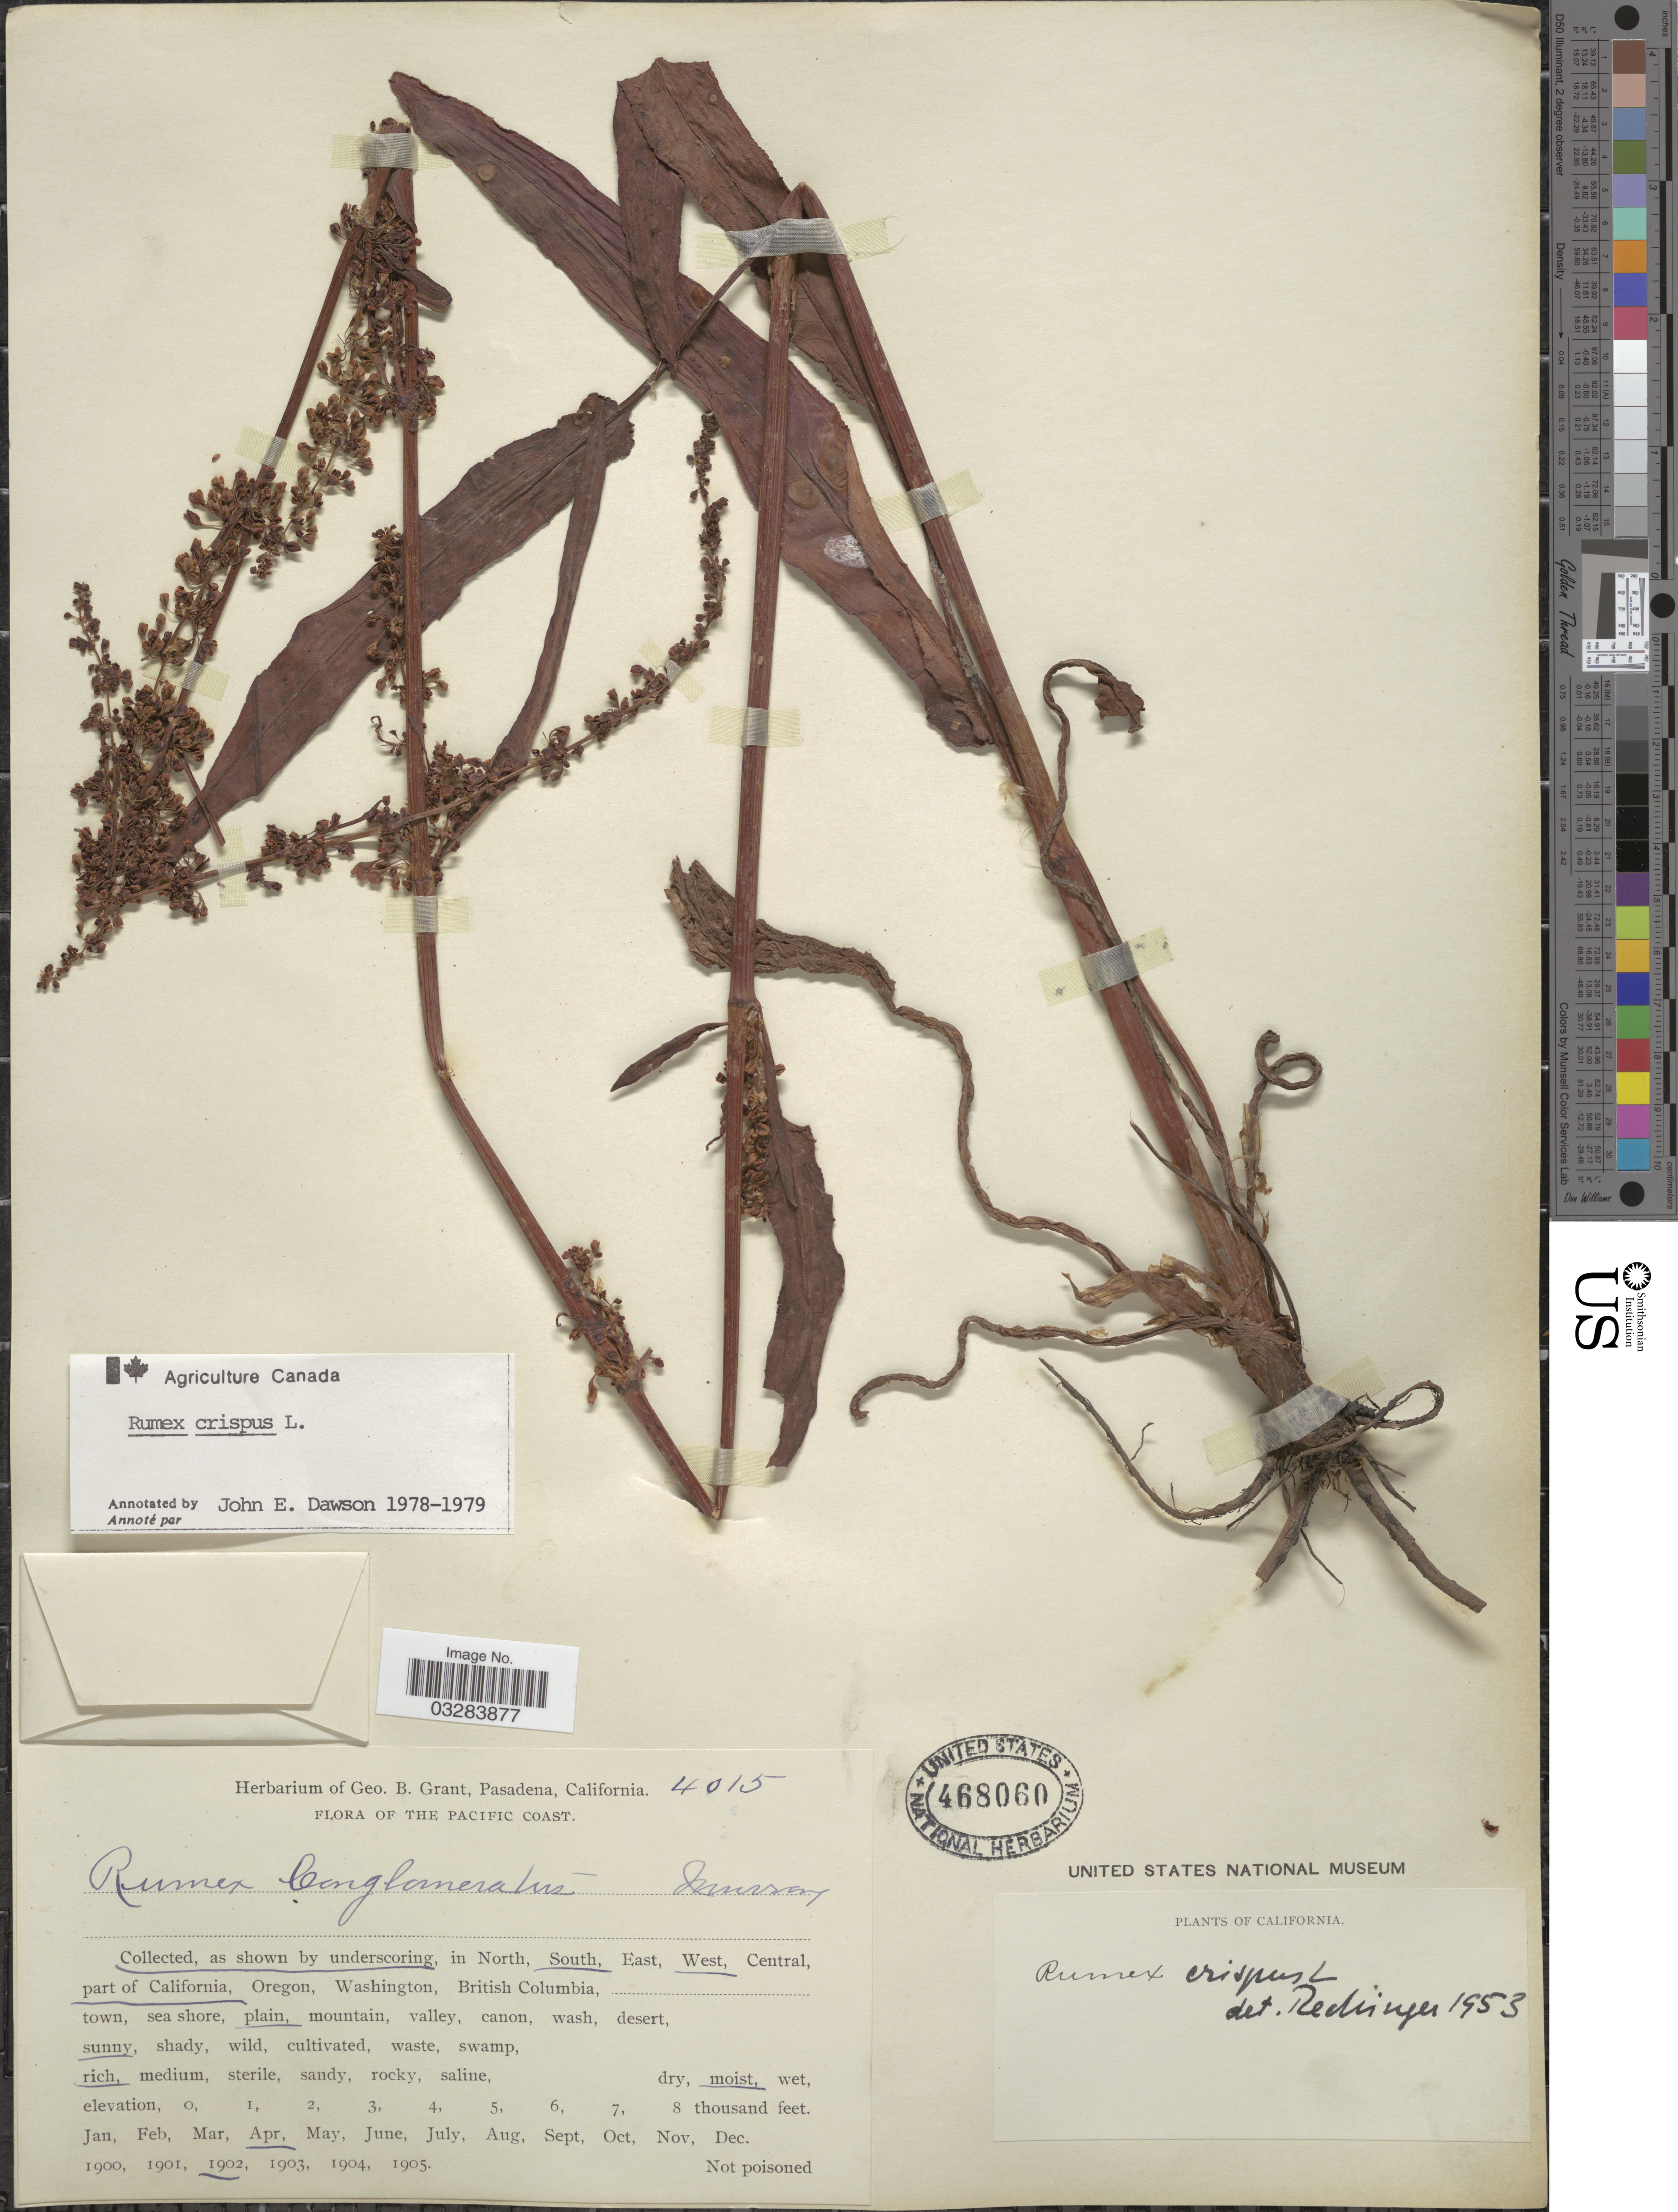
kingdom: Plantae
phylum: Tracheophyta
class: Magnoliopsida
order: Caryophyllales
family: Polygonaceae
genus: Rumex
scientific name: Rumex crispus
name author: L.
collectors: ex herb. Geo. B. Grant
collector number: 4015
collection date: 1902-04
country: United States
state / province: California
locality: The Pacific Coast, South, West part of California.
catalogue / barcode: US 468060